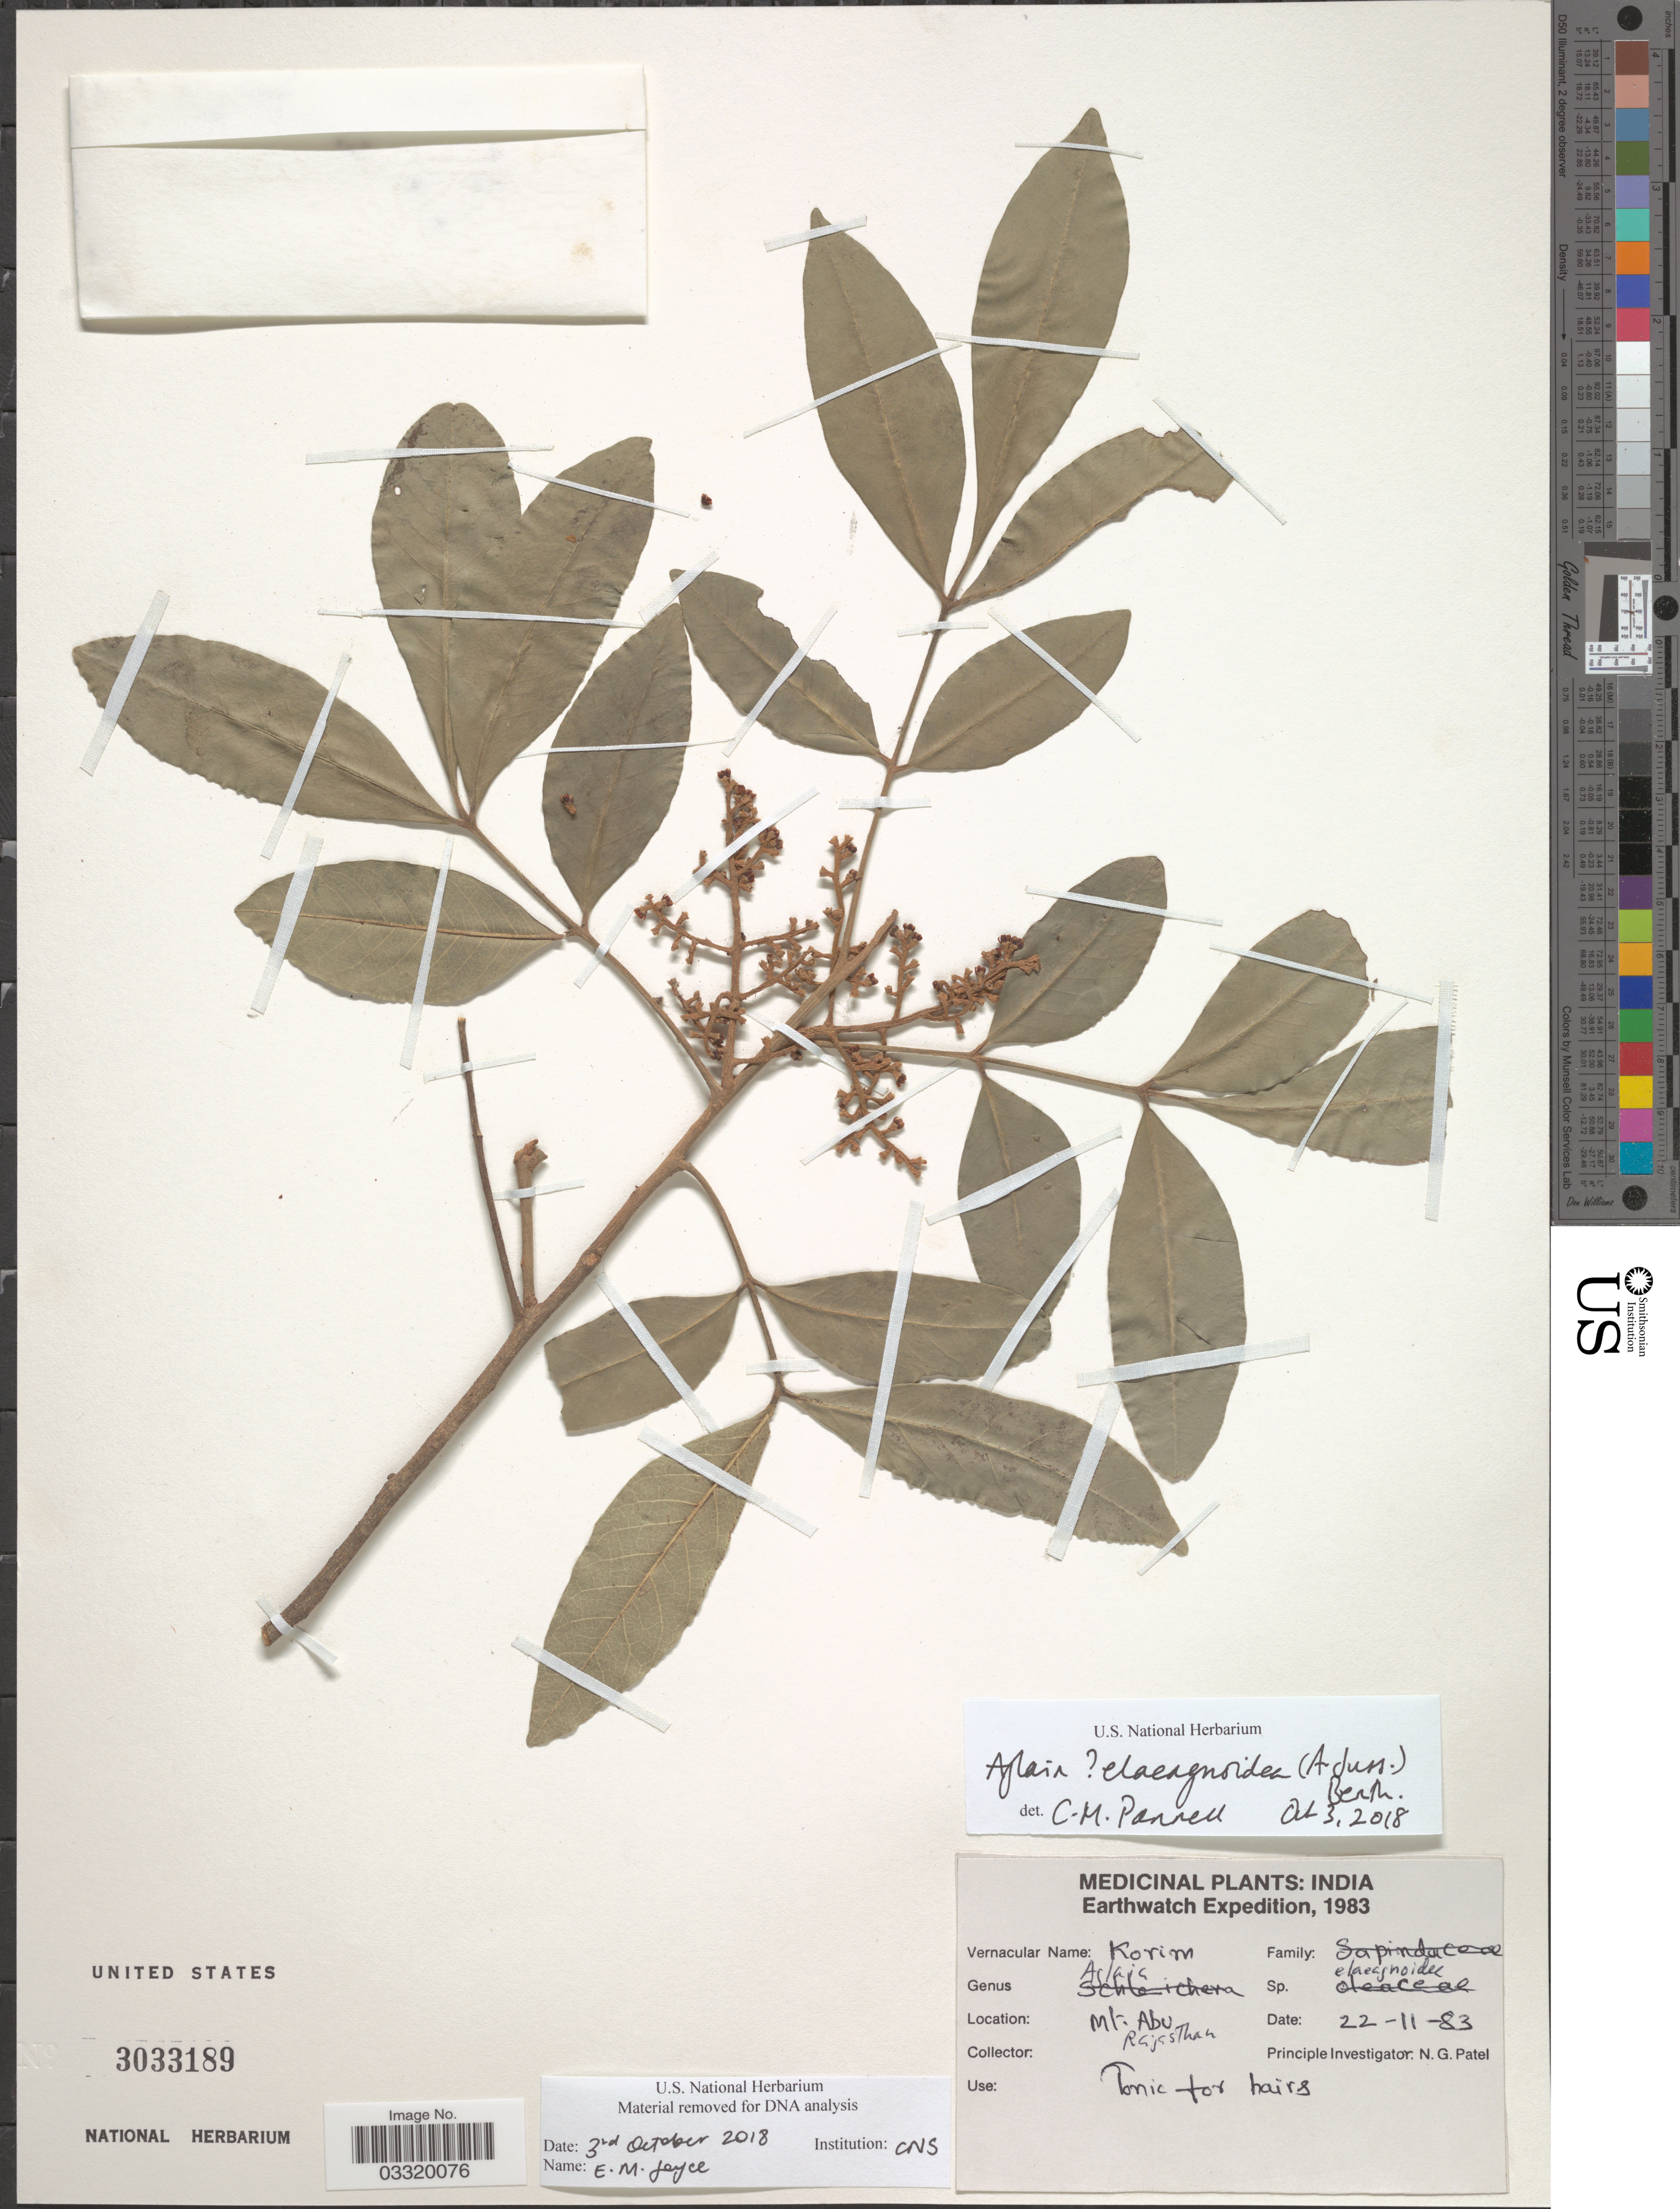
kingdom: Plantae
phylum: Tracheophyta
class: Magnoliopsida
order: Sapindales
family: Meliaceae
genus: Aglaia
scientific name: Aglaia elaeagnoidea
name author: (A. Juss.) Benth.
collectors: N. Patel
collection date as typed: Transcribed d/m/y: 22/11/83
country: India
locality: Mt. Abu. Rajasthan.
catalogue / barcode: US 3033189